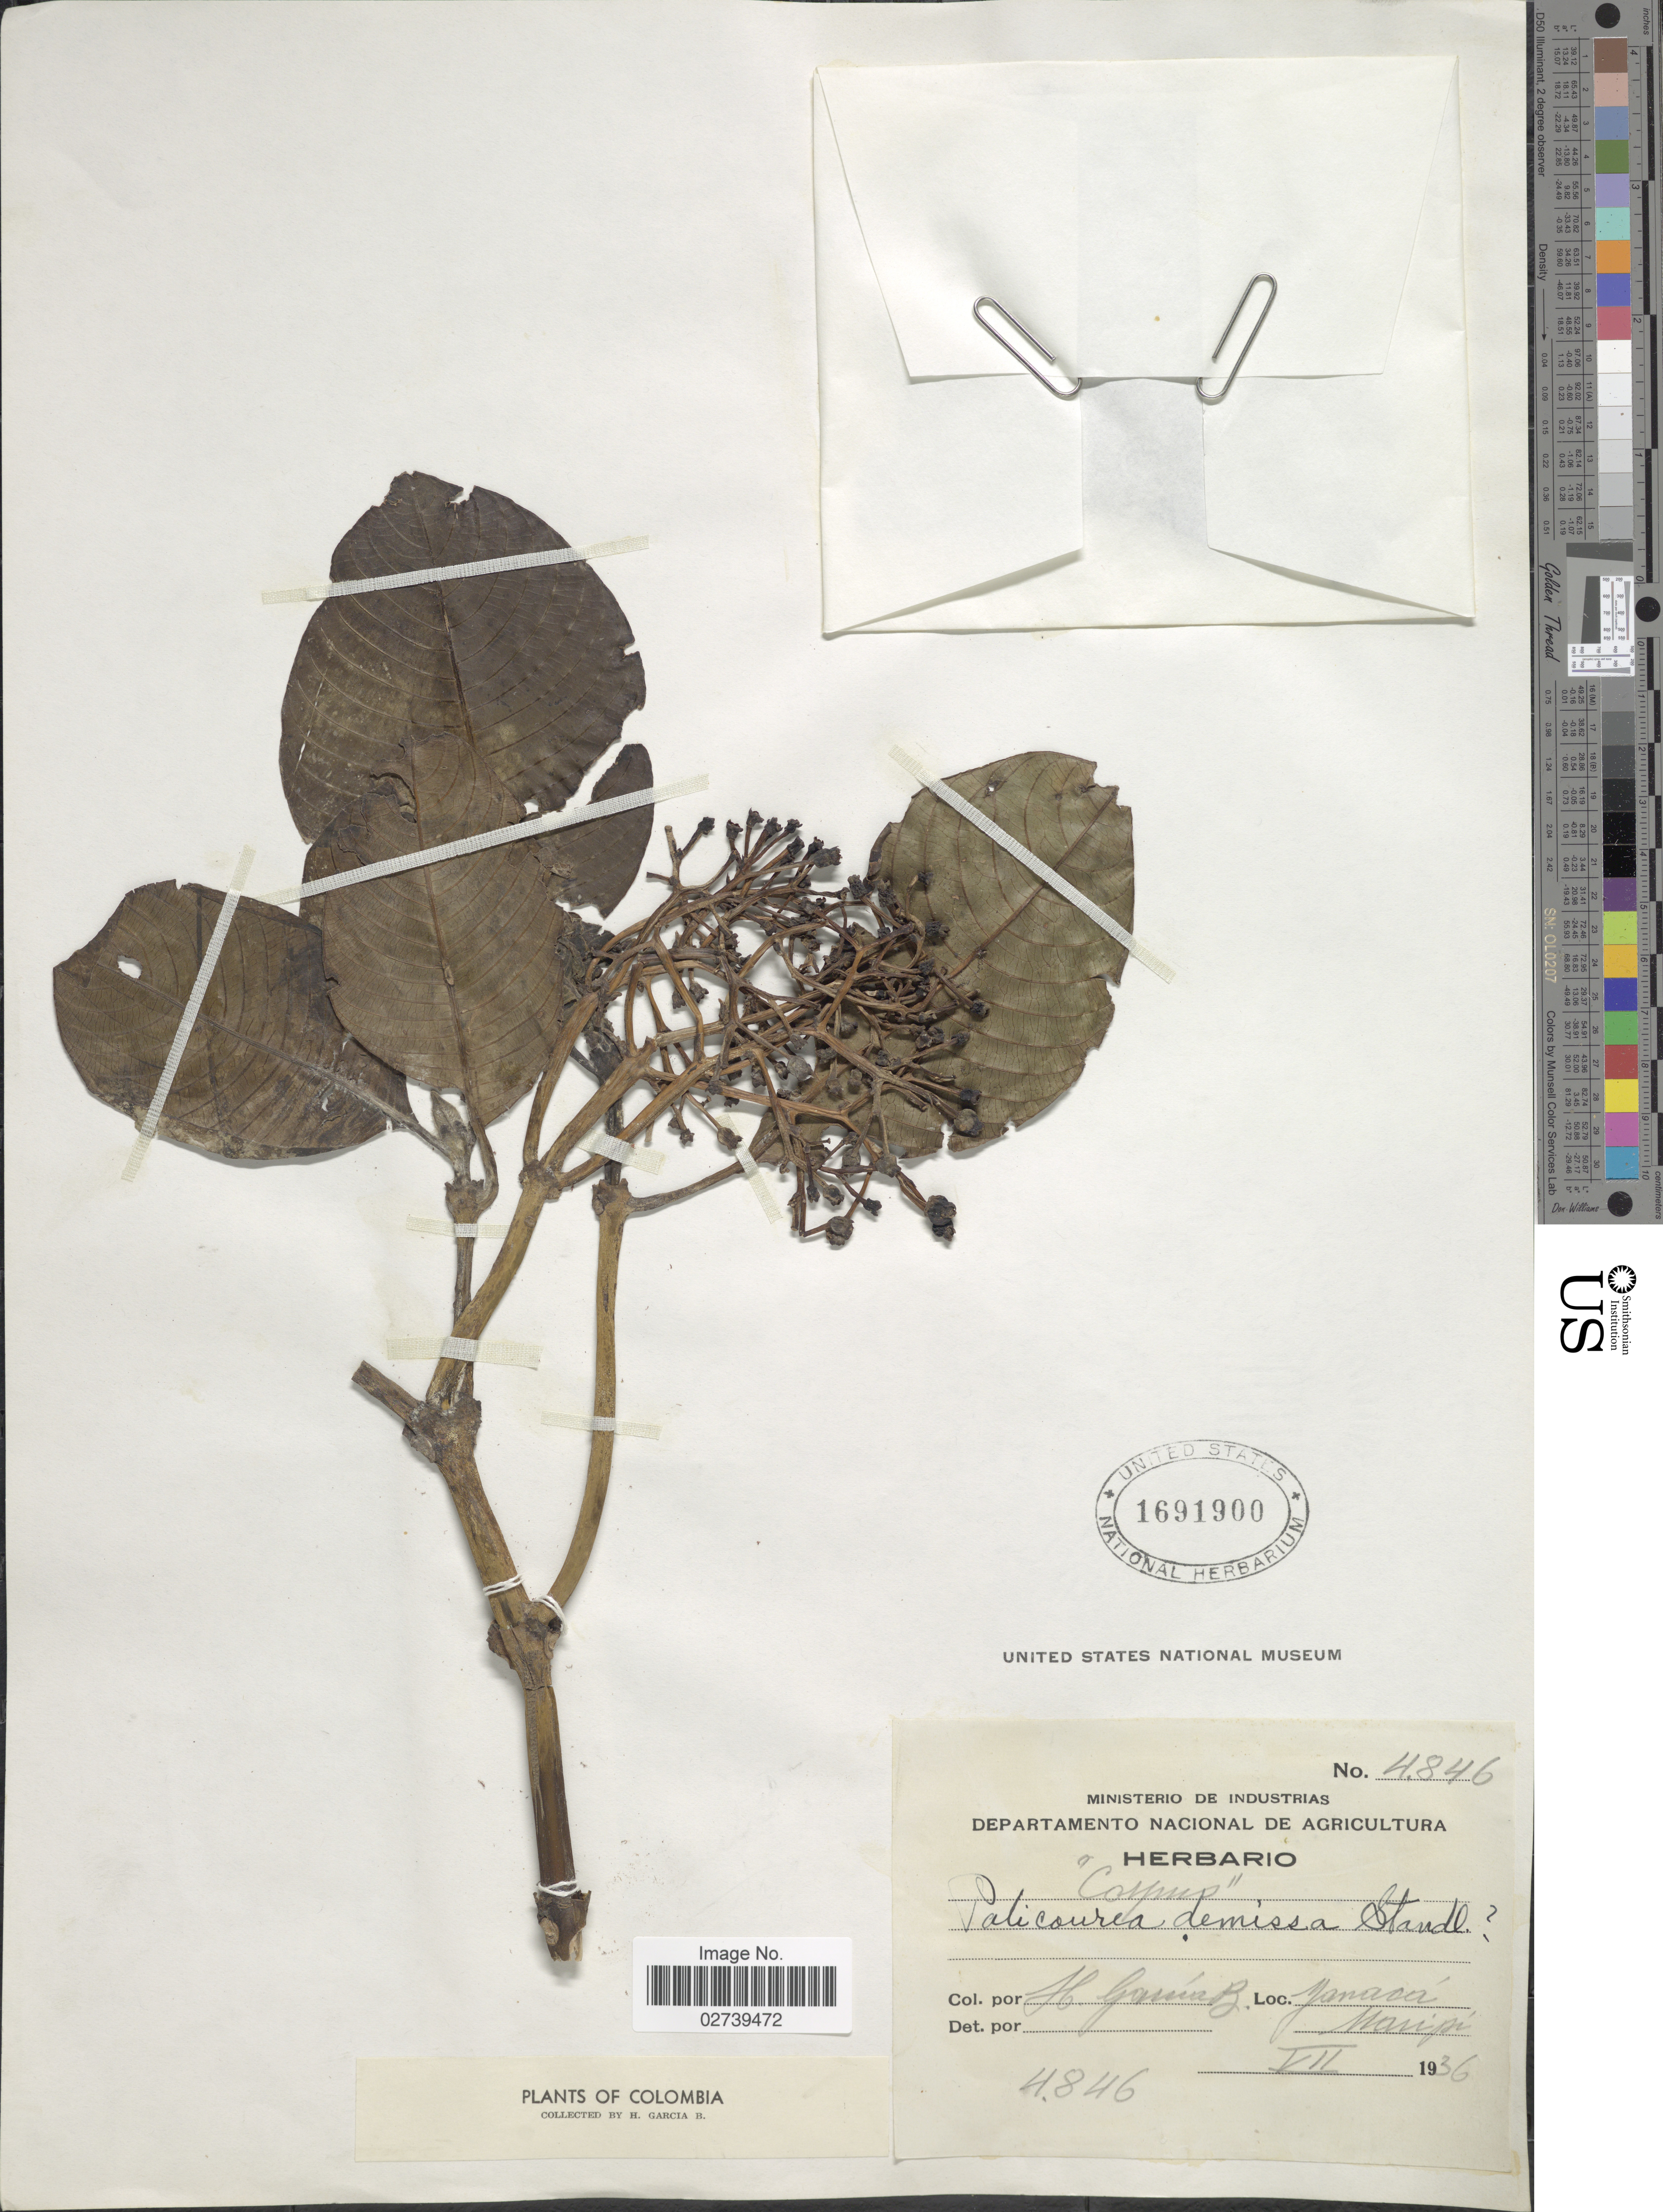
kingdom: Plantae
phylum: Tracheophyta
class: Magnoliopsida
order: Gentianales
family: Rubiaceae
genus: Palicourea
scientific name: Palicourea demissa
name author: Standl.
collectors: H. García Barriga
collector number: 4846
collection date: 1936-07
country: Colombia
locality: Yanaca, Maripi.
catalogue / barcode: US 1691900